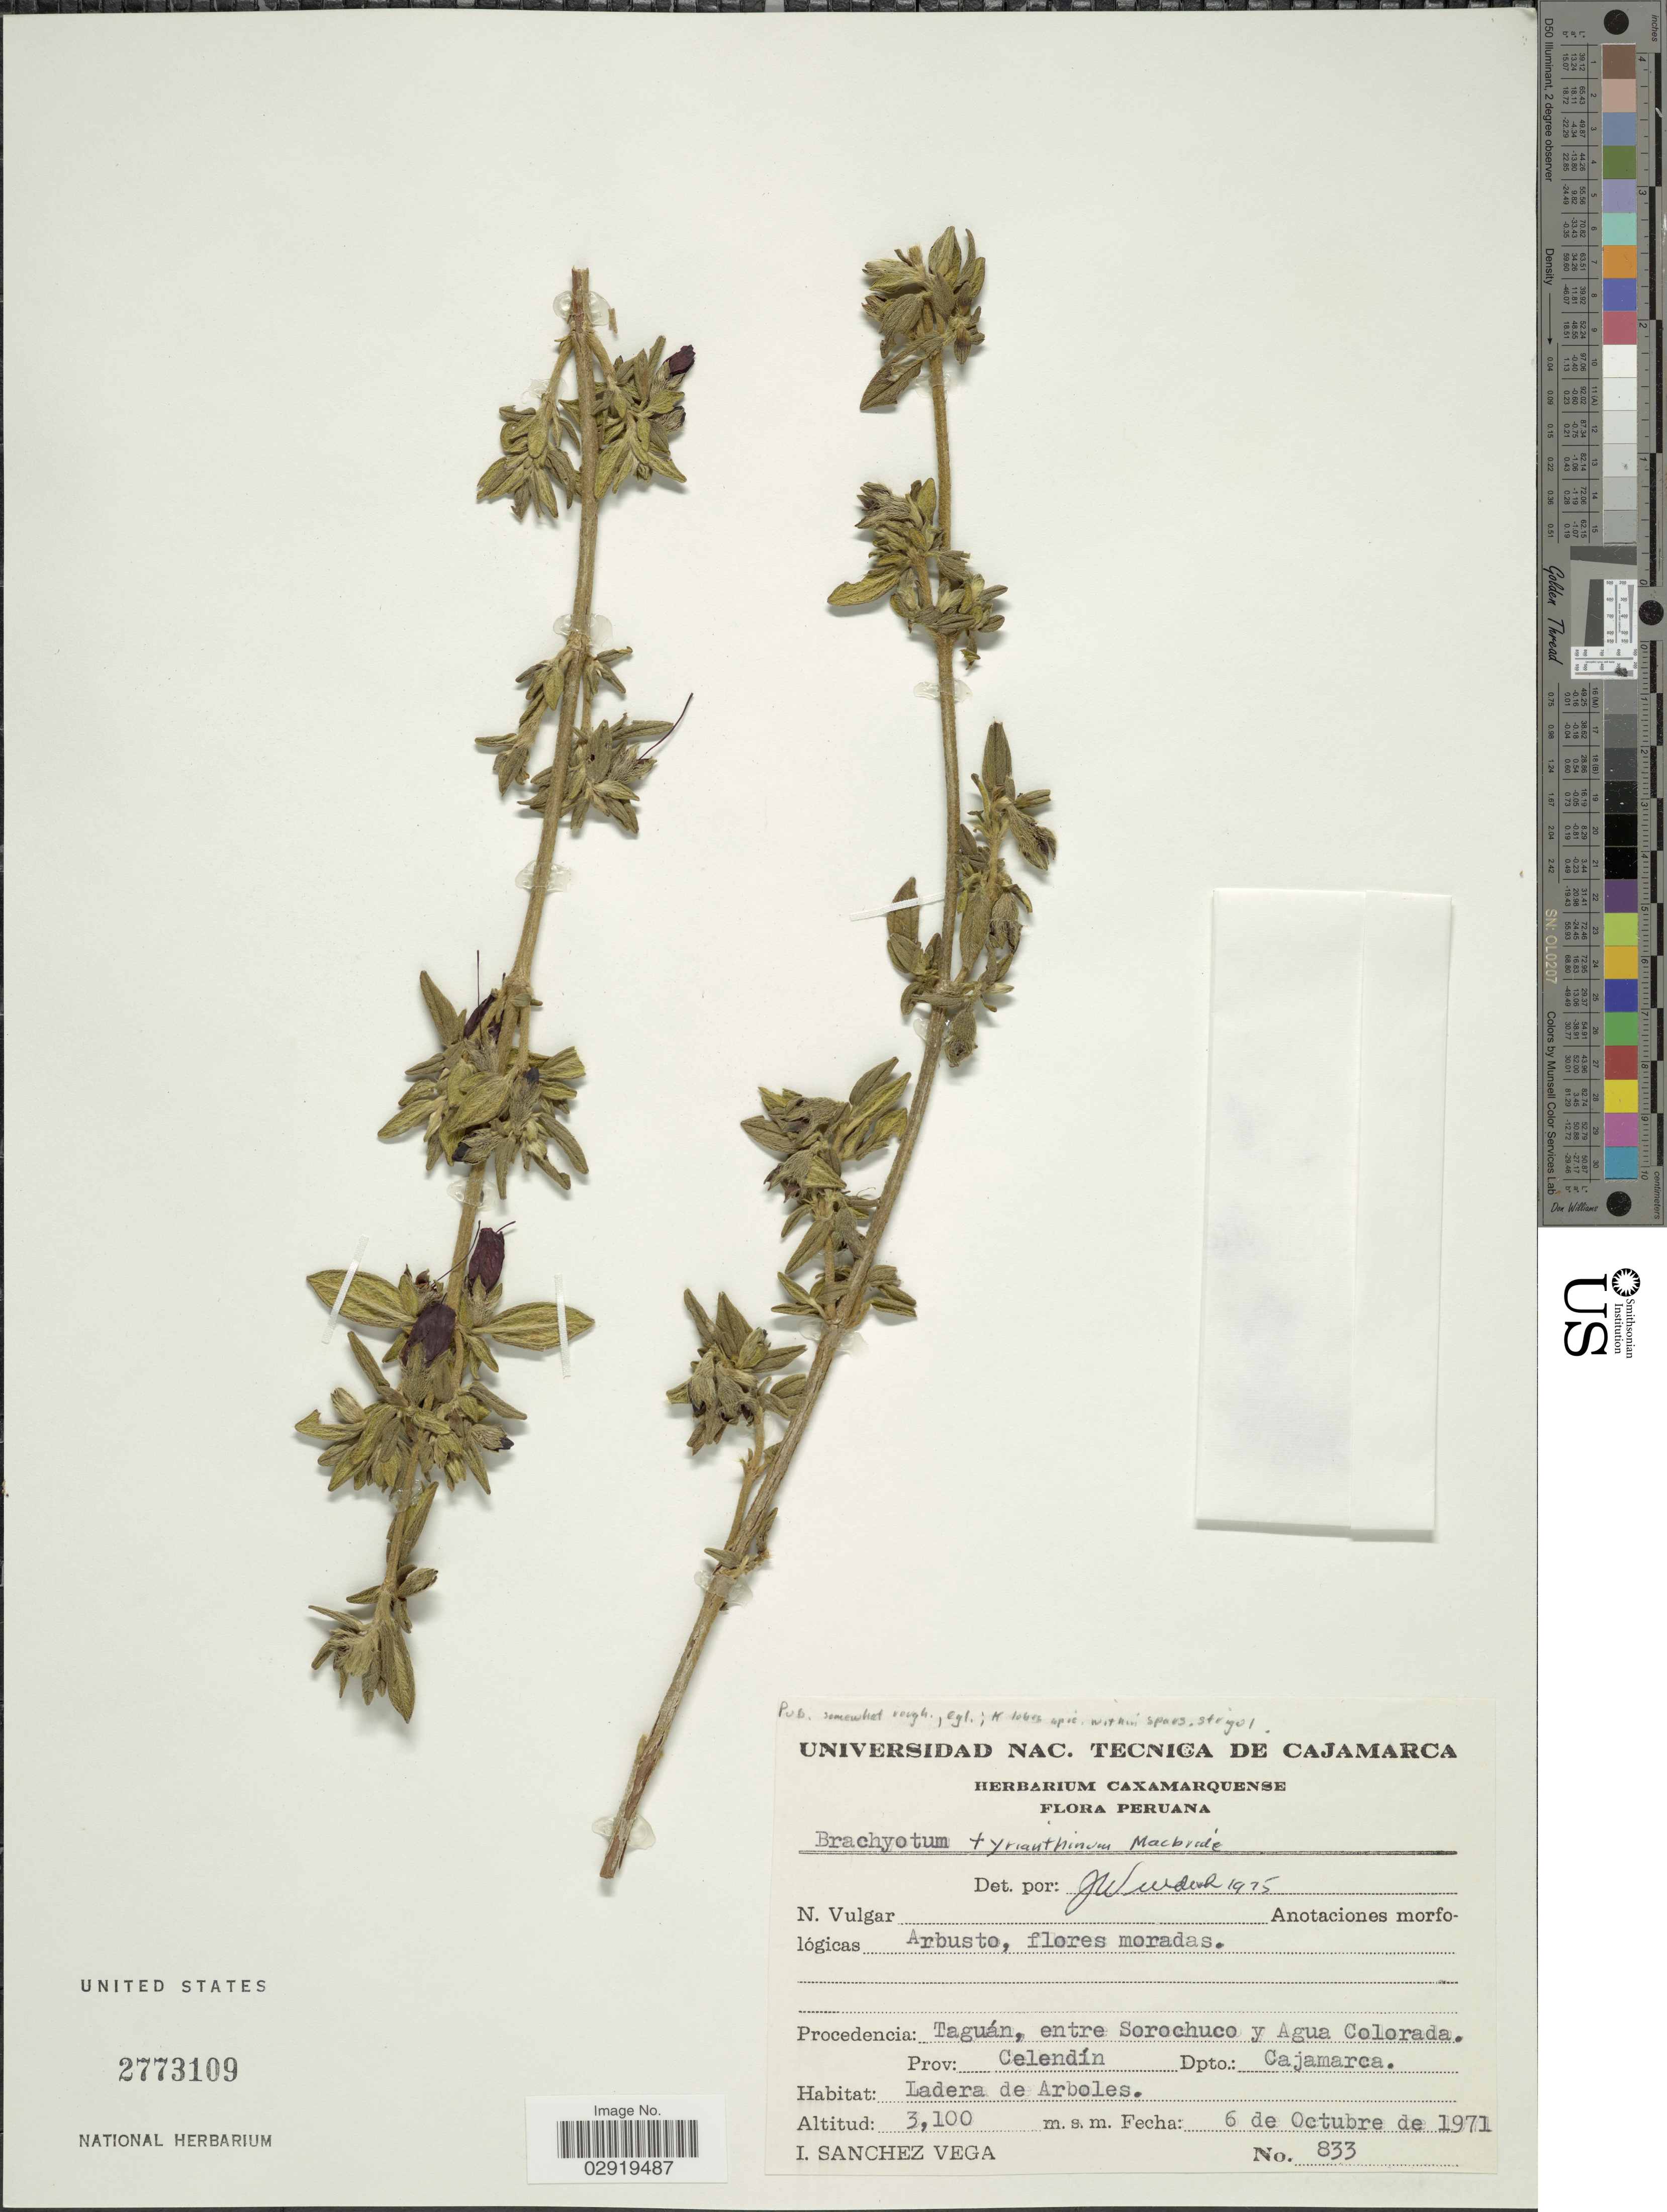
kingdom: Plantae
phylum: Tracheophyta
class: Magnoliopsida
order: Myrtales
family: Melastomataceae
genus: Brachyotum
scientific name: Brachyotum tyrianthinum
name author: J.F. Macbr.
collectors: I. Sánchez Vega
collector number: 833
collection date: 1971-10-06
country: Peru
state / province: Cajamarca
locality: Procedencia: Taguán, entre Sorochuco y Agua Colorada. Prov: Celendín. Depto.: Cajamarca.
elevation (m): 3100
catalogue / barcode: US 2773109